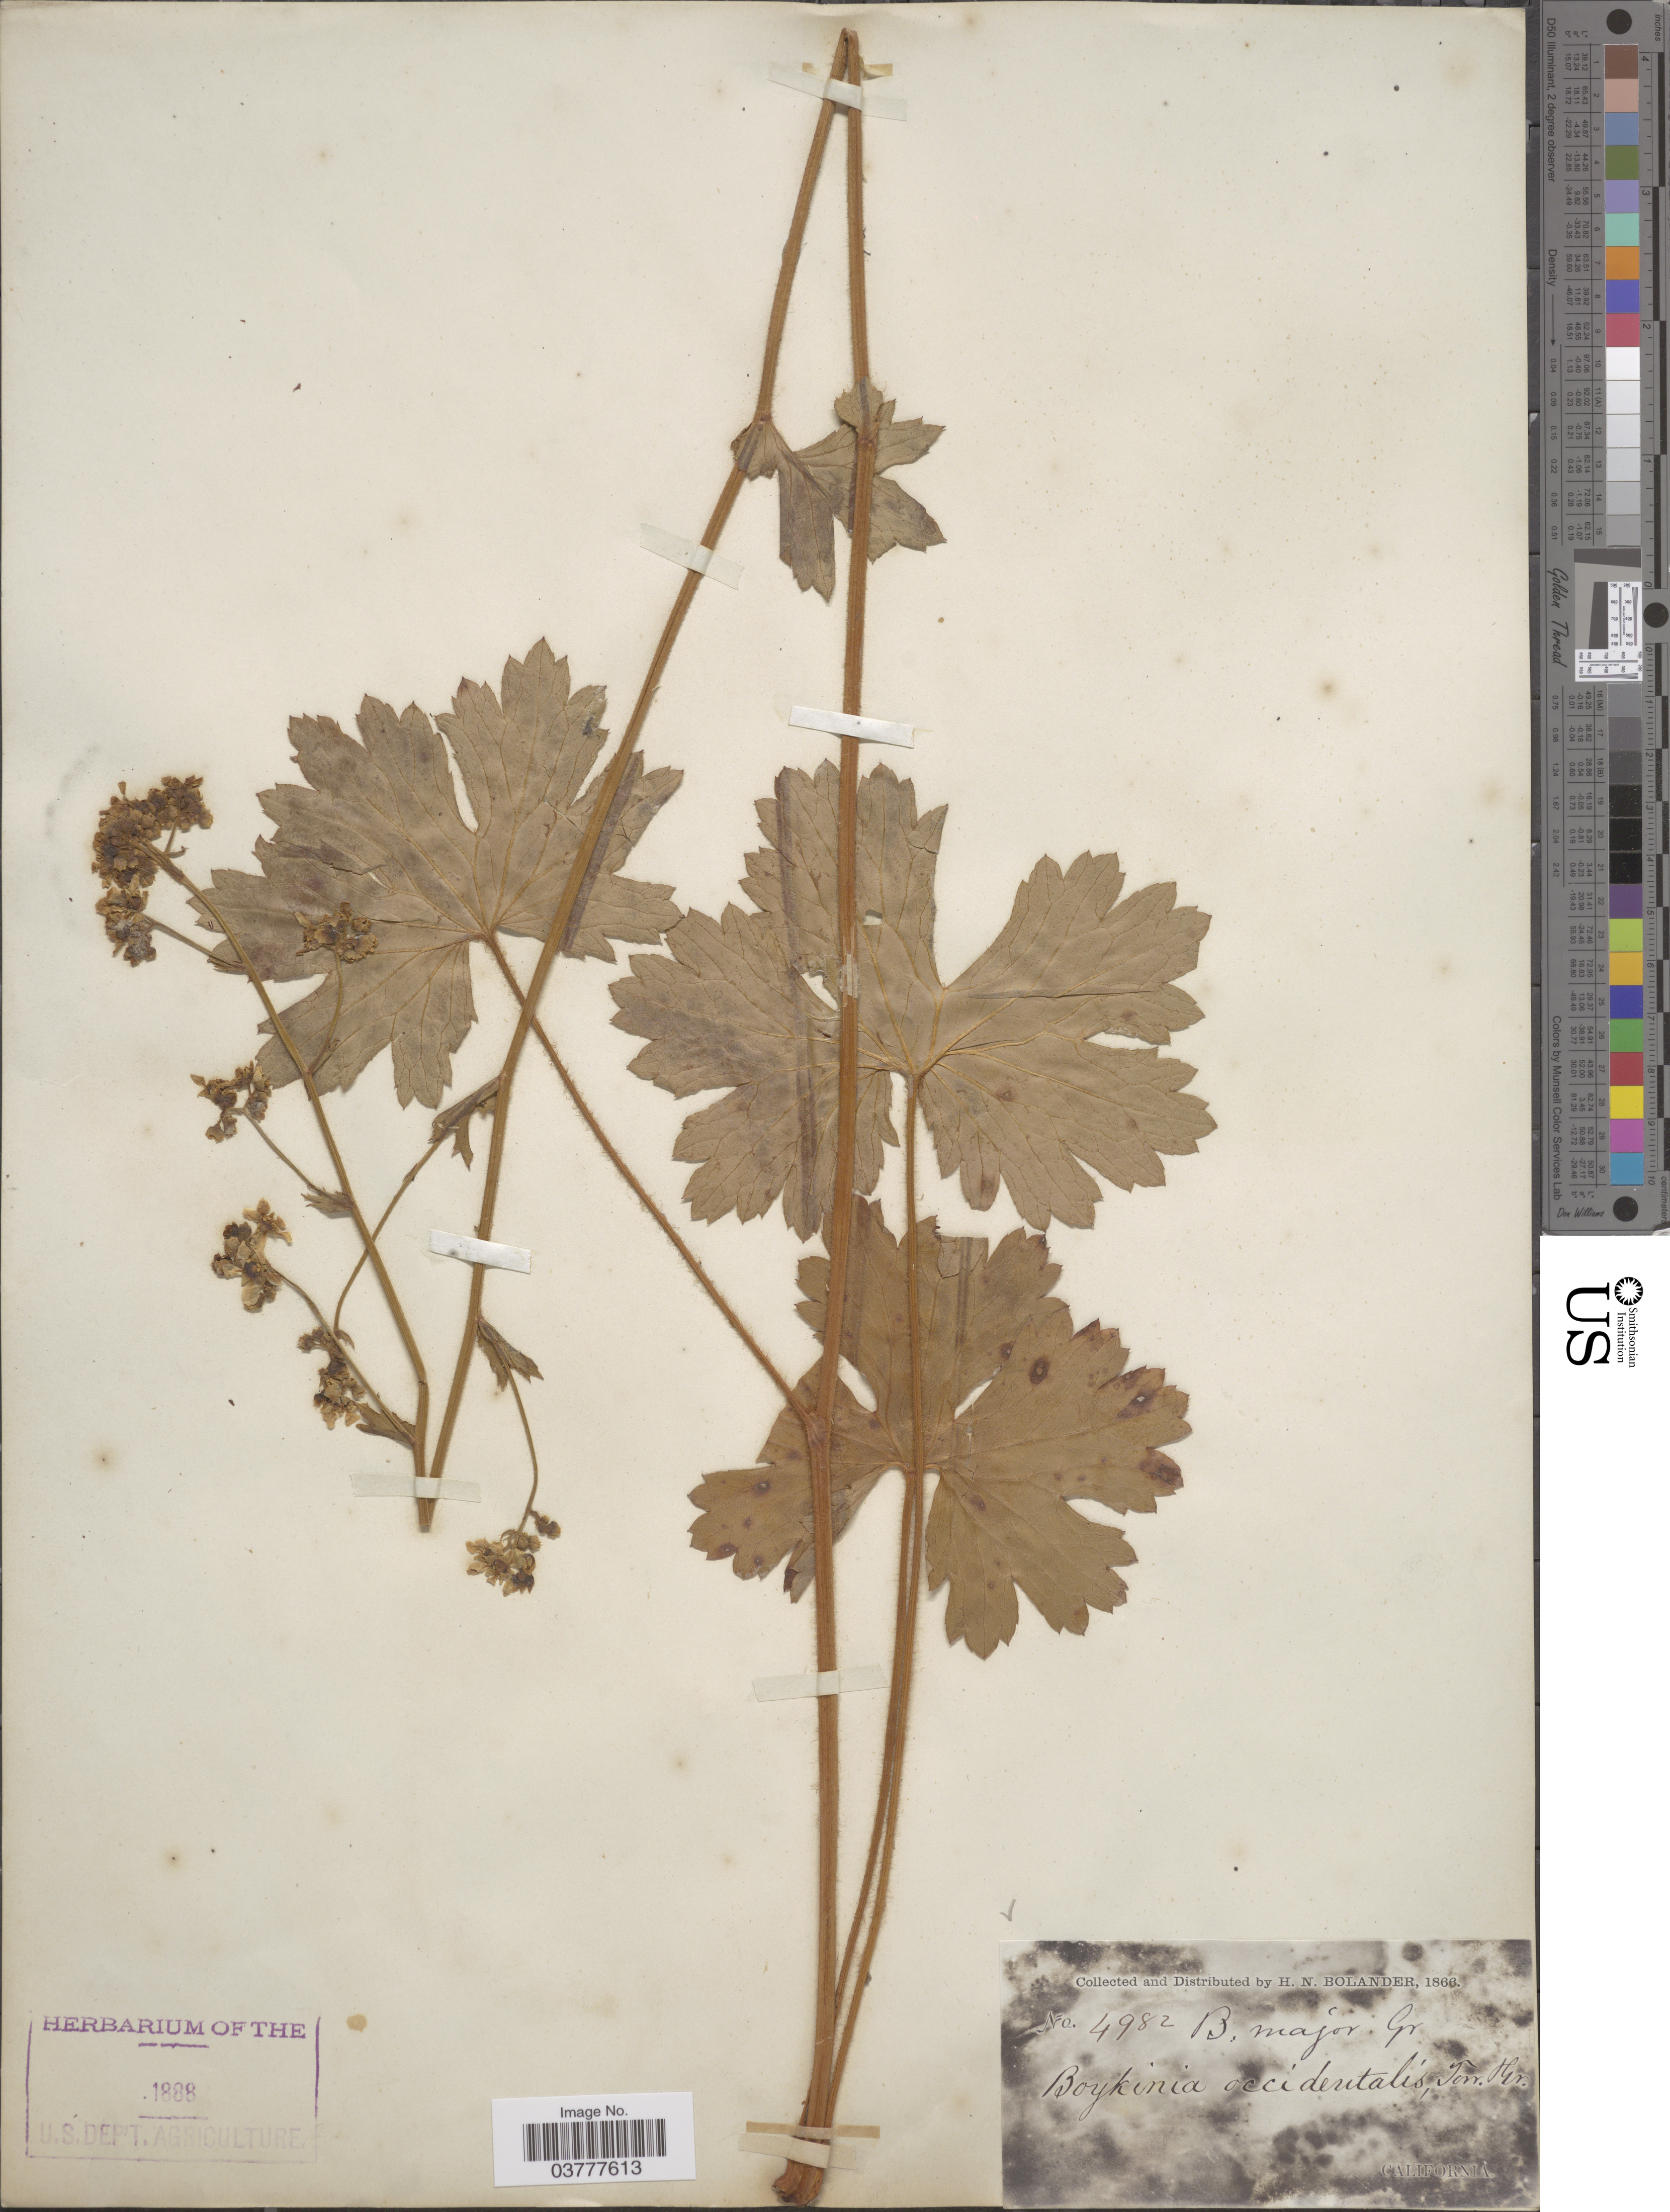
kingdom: Plantae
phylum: Tracheophyta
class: Magnoliopsida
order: Saxifragales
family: Saxifragaceae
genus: Boykinia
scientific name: Boykinia major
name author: A. Gray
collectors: H. Bolander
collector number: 4982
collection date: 1866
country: United States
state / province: California